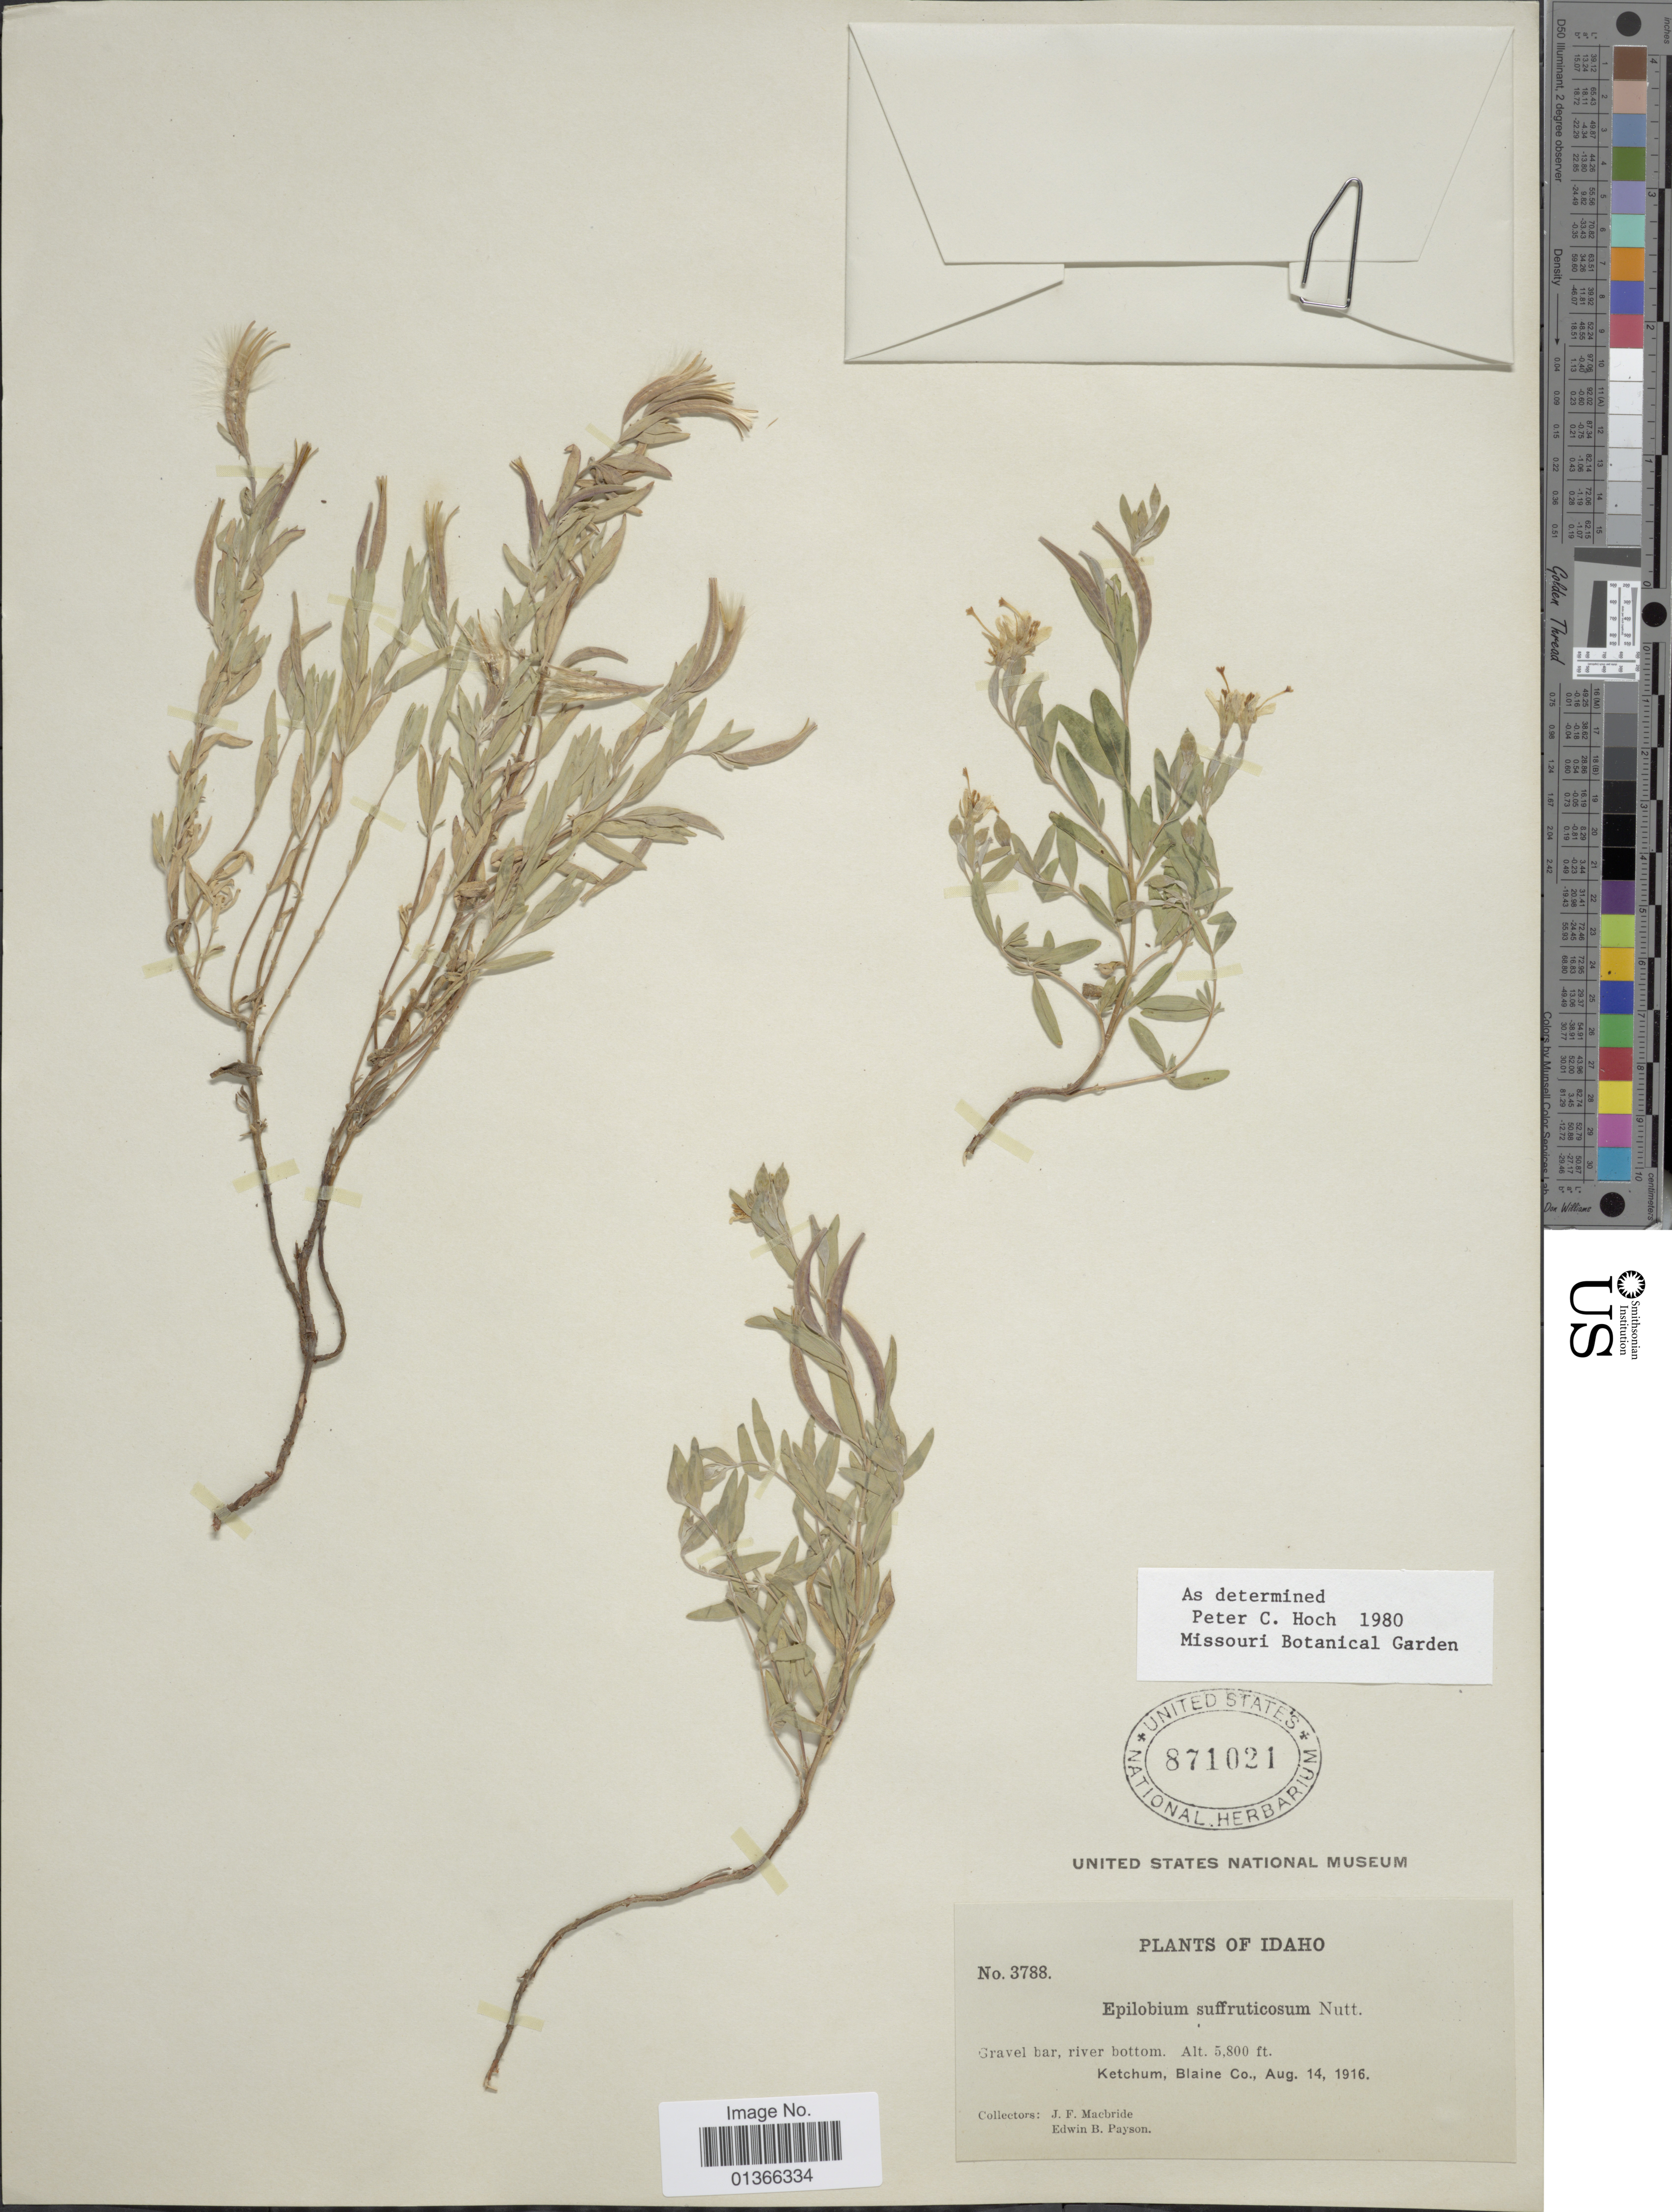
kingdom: Plantae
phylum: Tracheophyta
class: Magnoliopsida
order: Myrtales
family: Onagraceae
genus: Epilobium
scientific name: Epilobium suffruticosum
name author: Nutt. ex Torr. & A. Gray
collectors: J. F. Macbride & E. B. Payson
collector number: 3788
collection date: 1916-08-14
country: United States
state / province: Idaho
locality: Ketchum, Blaine Co.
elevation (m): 1768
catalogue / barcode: US 871021